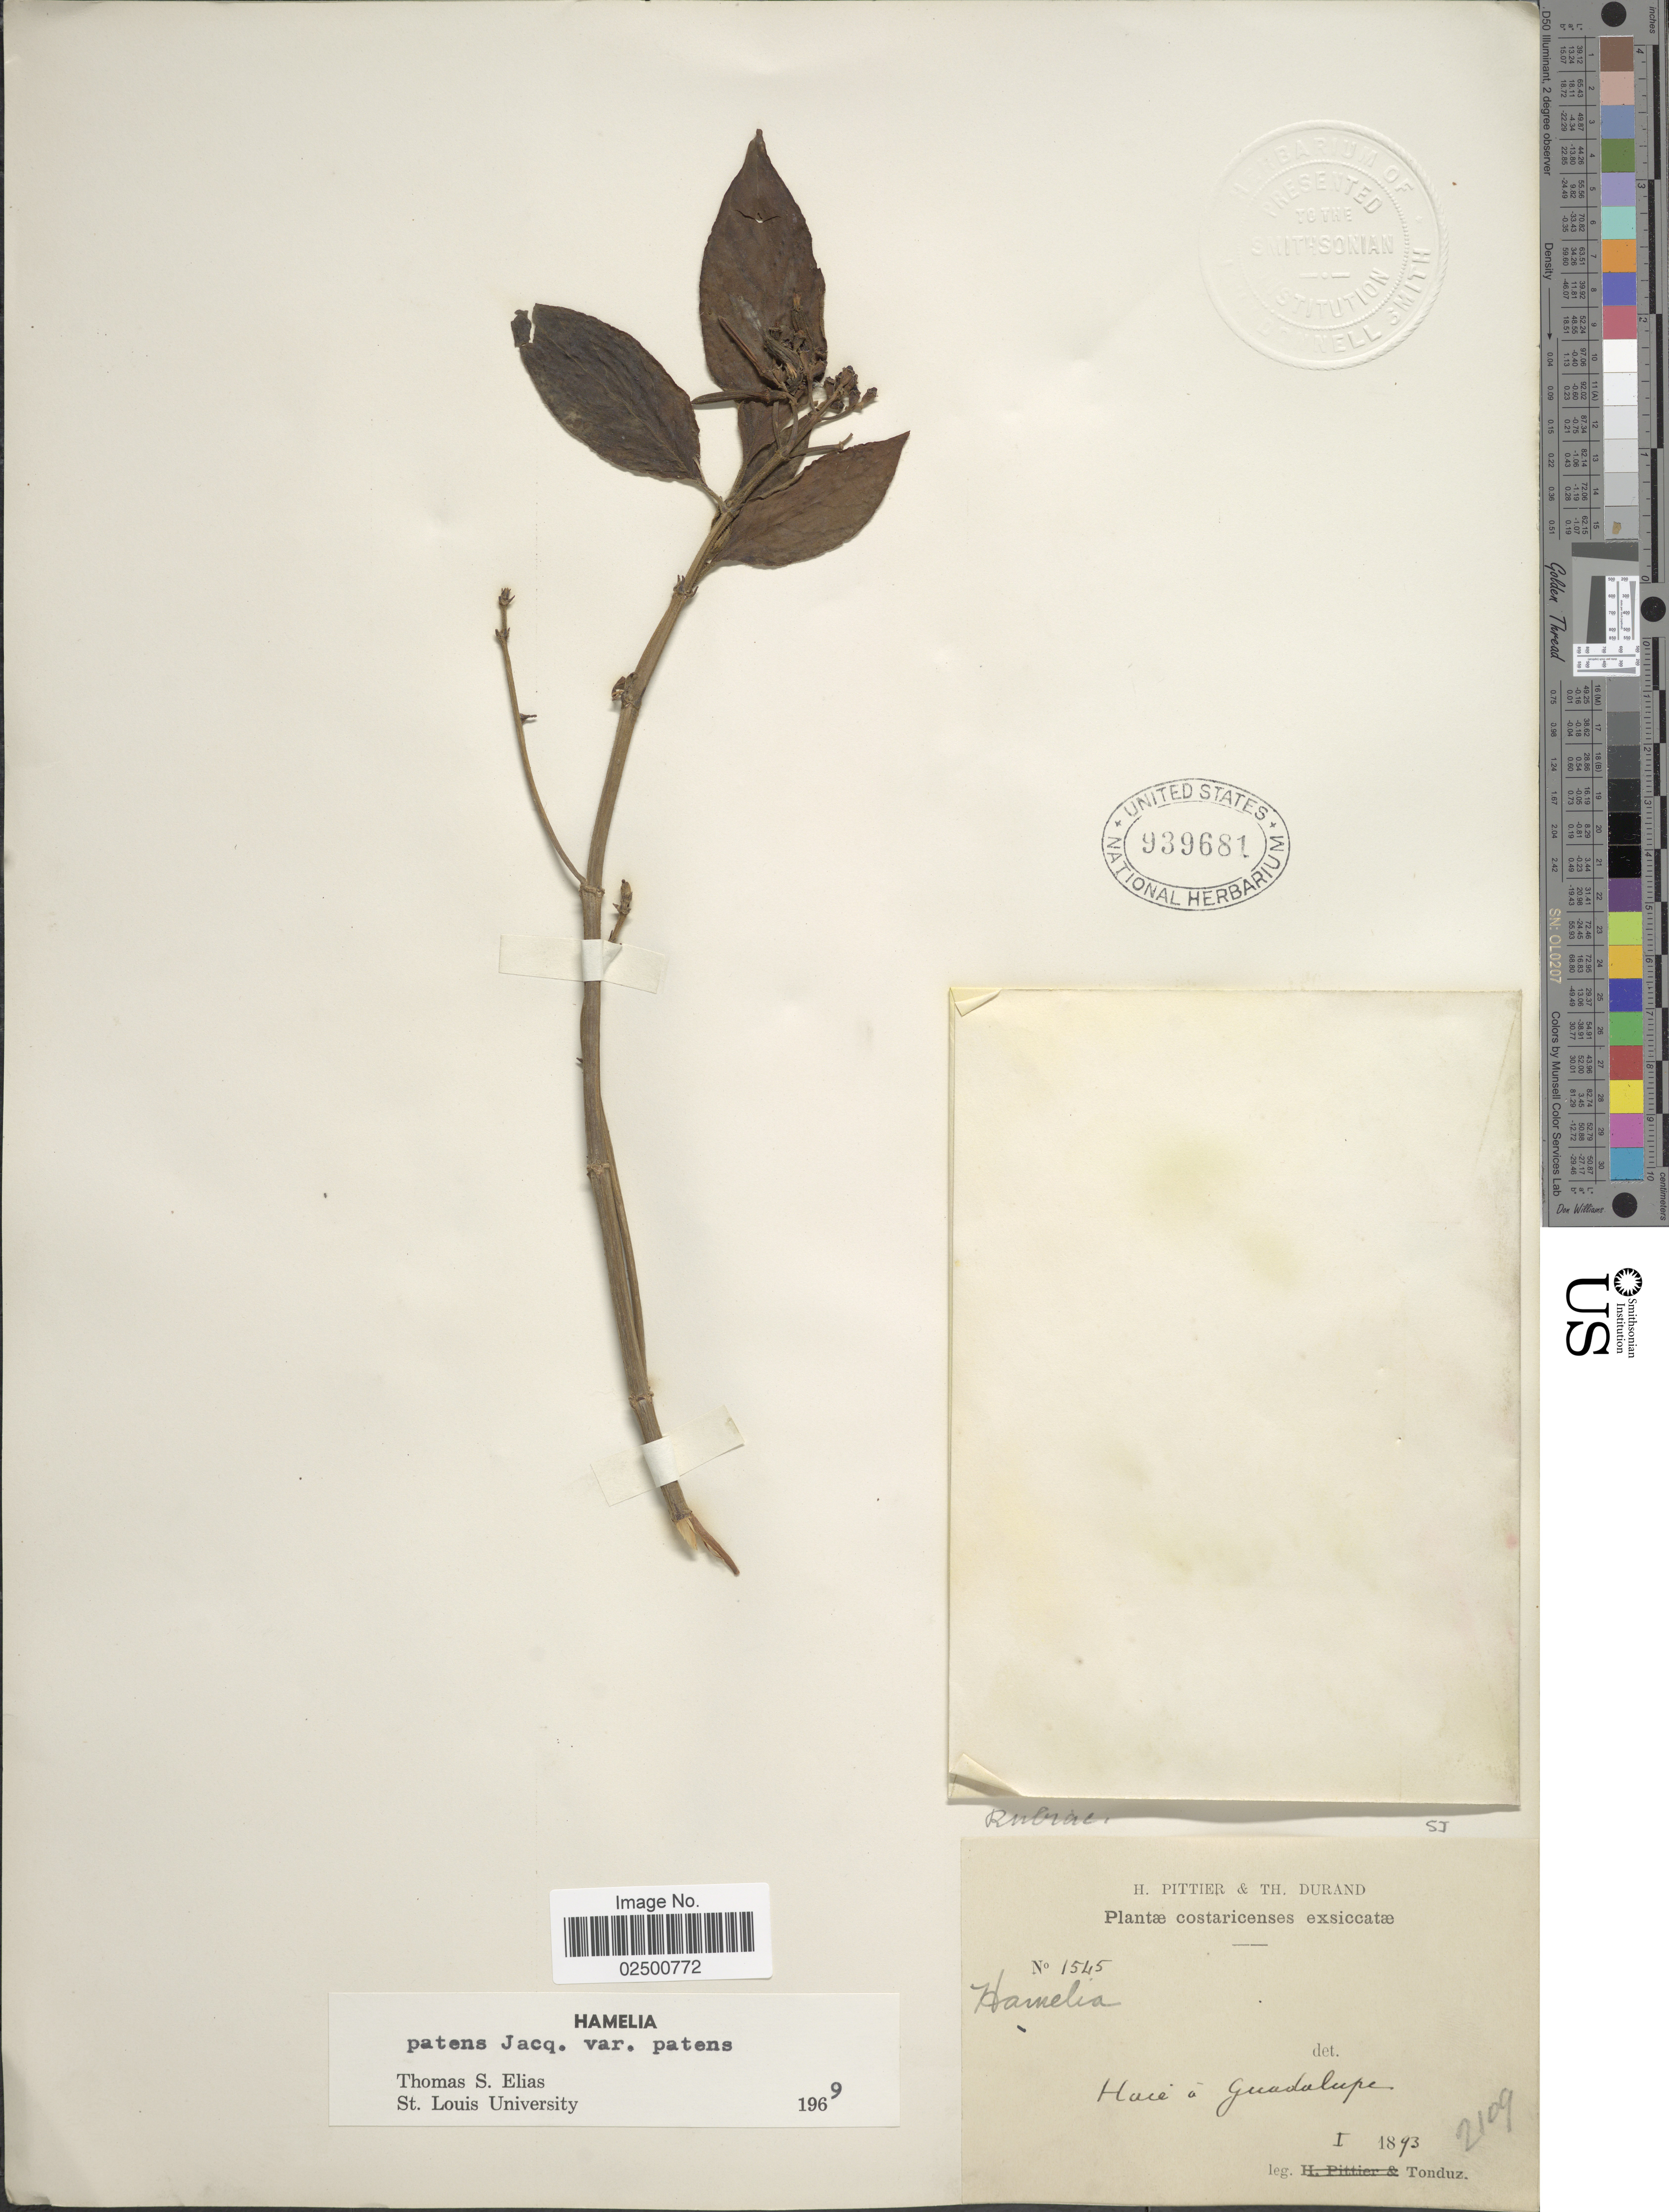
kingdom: Plantae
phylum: Tracheophyta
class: Magnoliopsida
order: Gentianales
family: Rubiaceae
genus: Hamelia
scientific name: Hamelia patens var. patens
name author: Jacq.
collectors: A. Tonduz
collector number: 1545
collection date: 1893-01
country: Costa Rica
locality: Haie a Guadalupe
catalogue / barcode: US 939681